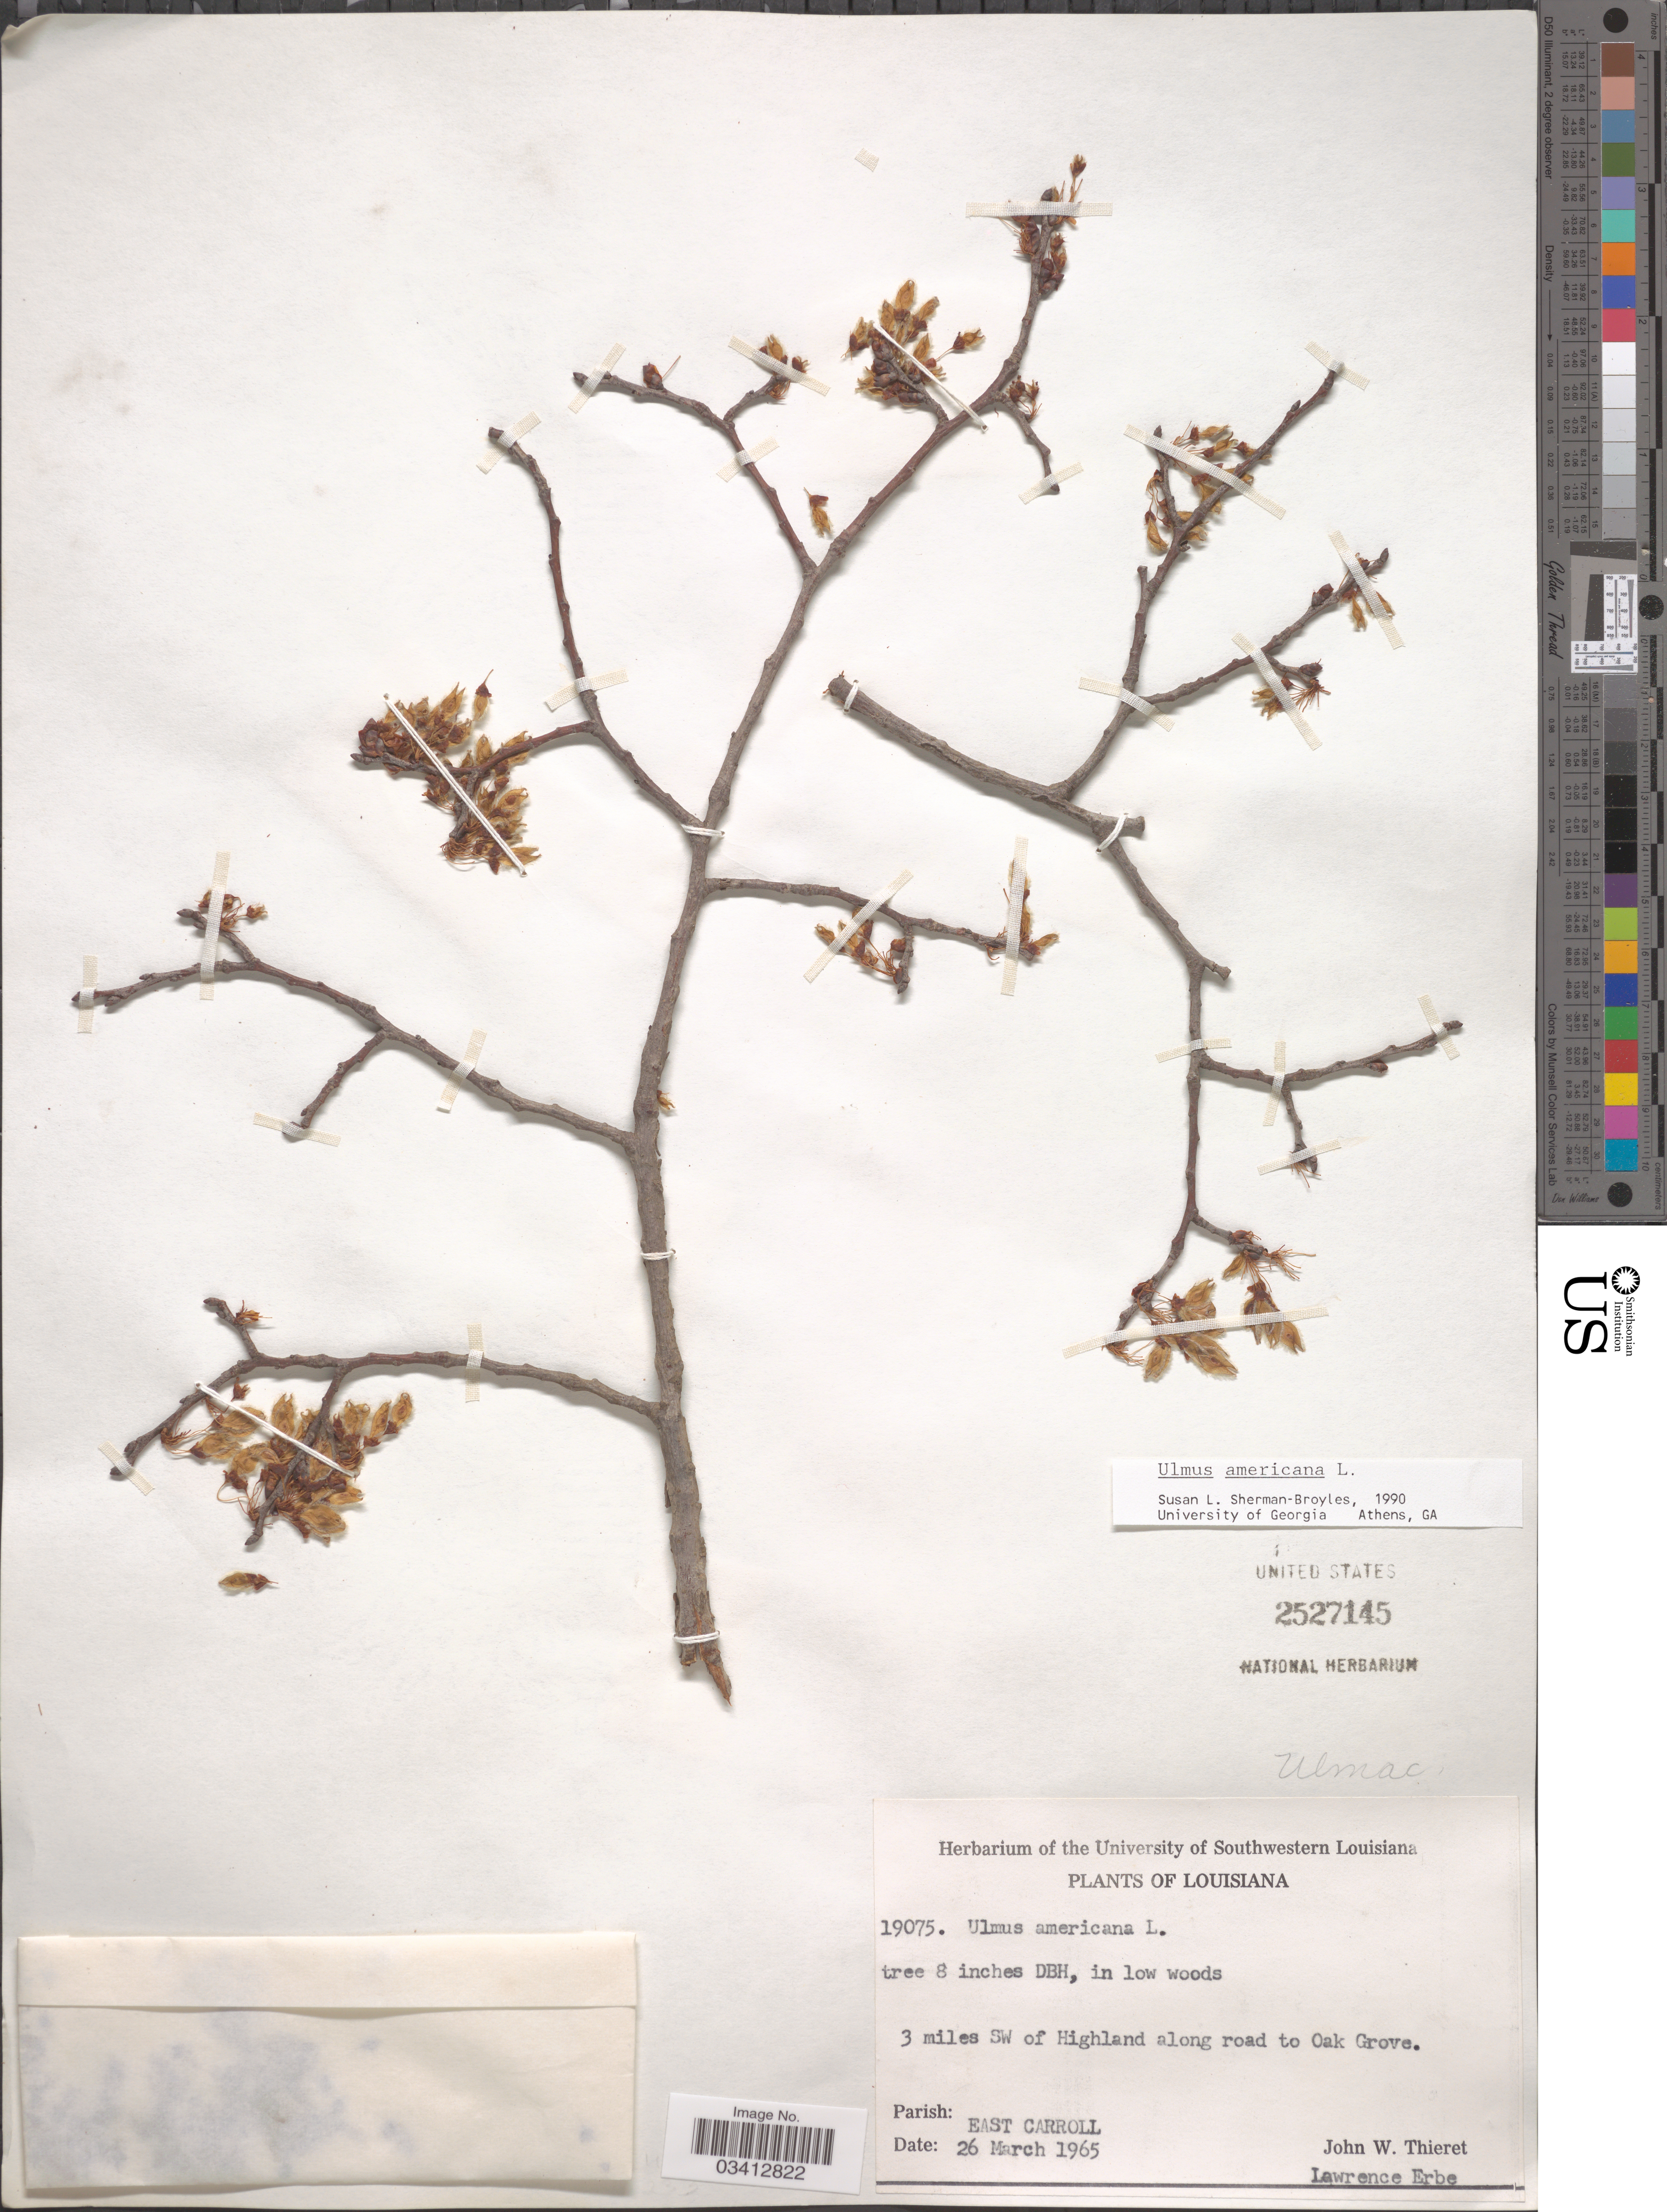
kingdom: Plantae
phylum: Tracheophyta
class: Magnoliopsida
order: Rosales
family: Ulmaceae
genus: Ulmus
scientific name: Ulmus americana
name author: L.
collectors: J. W. Thieret & L. Erbe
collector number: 19075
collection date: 1965-03-26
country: United States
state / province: Louisiana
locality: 3 miles SW of Highland along road to Oak Grove. Parish: East Carroll.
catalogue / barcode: US 2527145